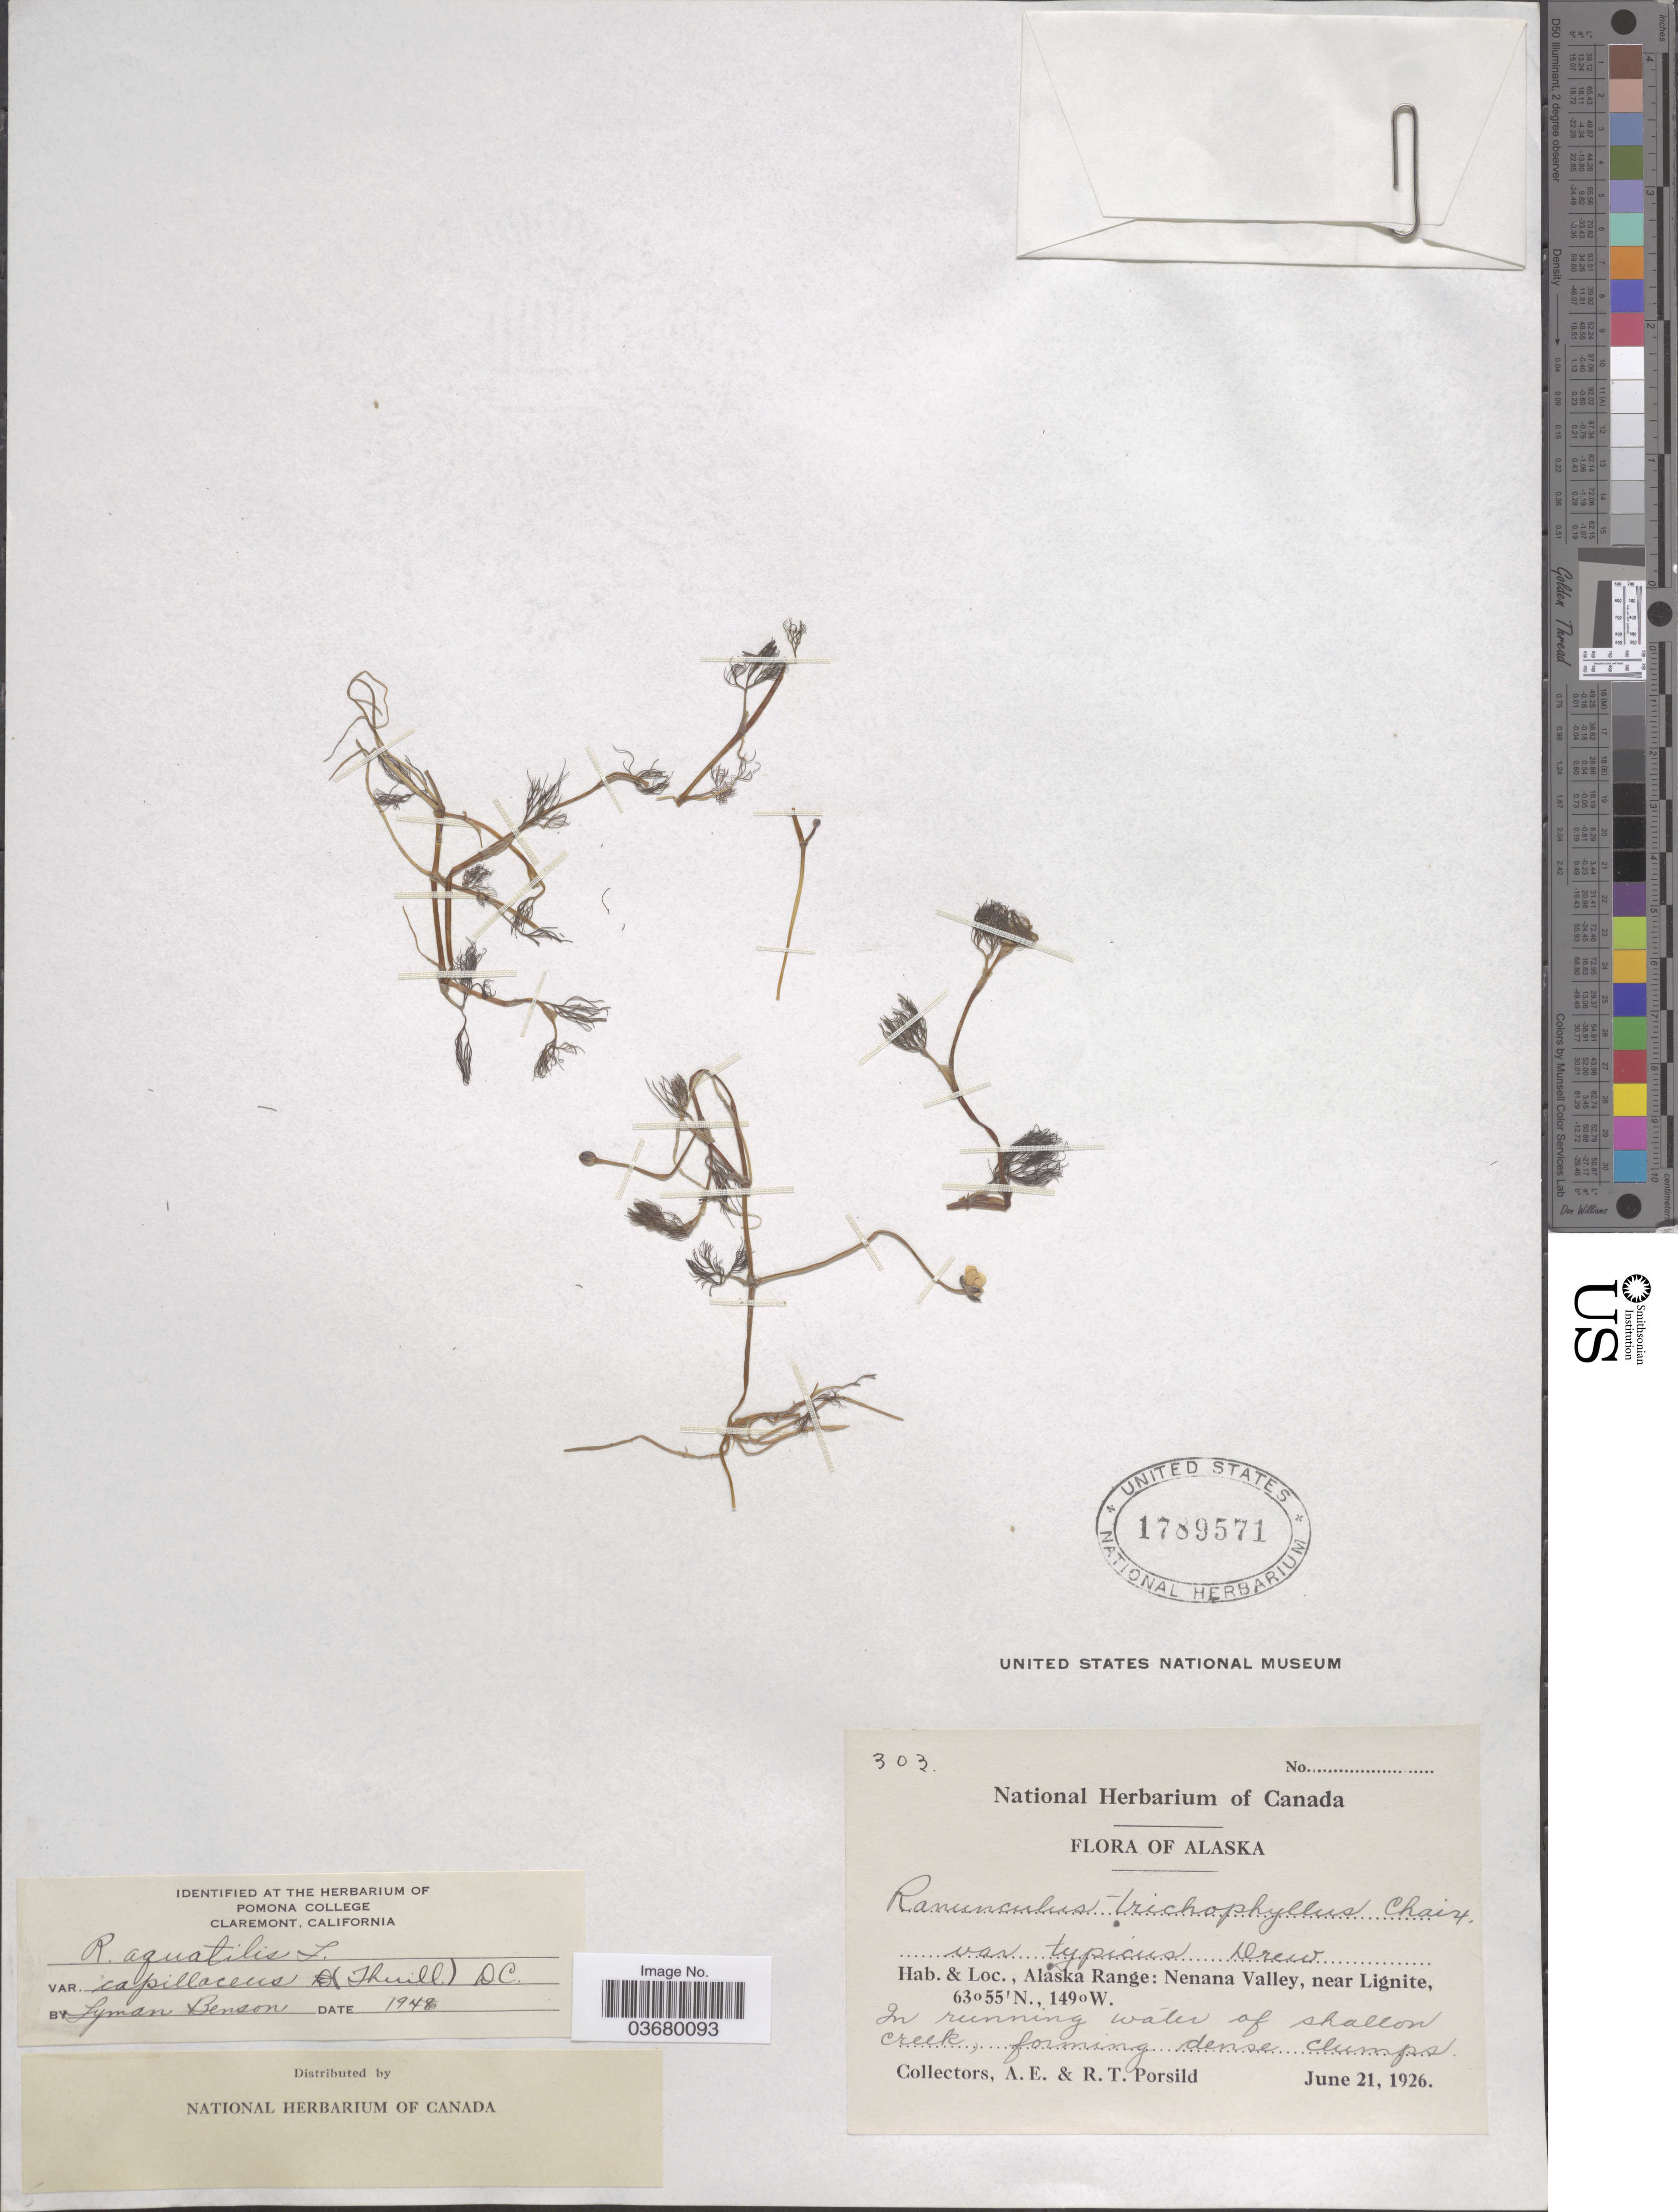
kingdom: Plantae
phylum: Tracheophyta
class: Magnoliopsida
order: Ranunculales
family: Ranunculaceae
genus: Ranunculus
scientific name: Ranunculus trichophyllus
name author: Chaix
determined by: Strong, Mark T., (BOT), Smithsonian Institution - National Museum of Natural History (UNITED STATES)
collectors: A. E. Porsild & R. T. Porsild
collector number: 303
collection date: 1926-06-21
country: United States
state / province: Alaska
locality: Alaska Range: Nenana Valley, near Lignite.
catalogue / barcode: US 1789571